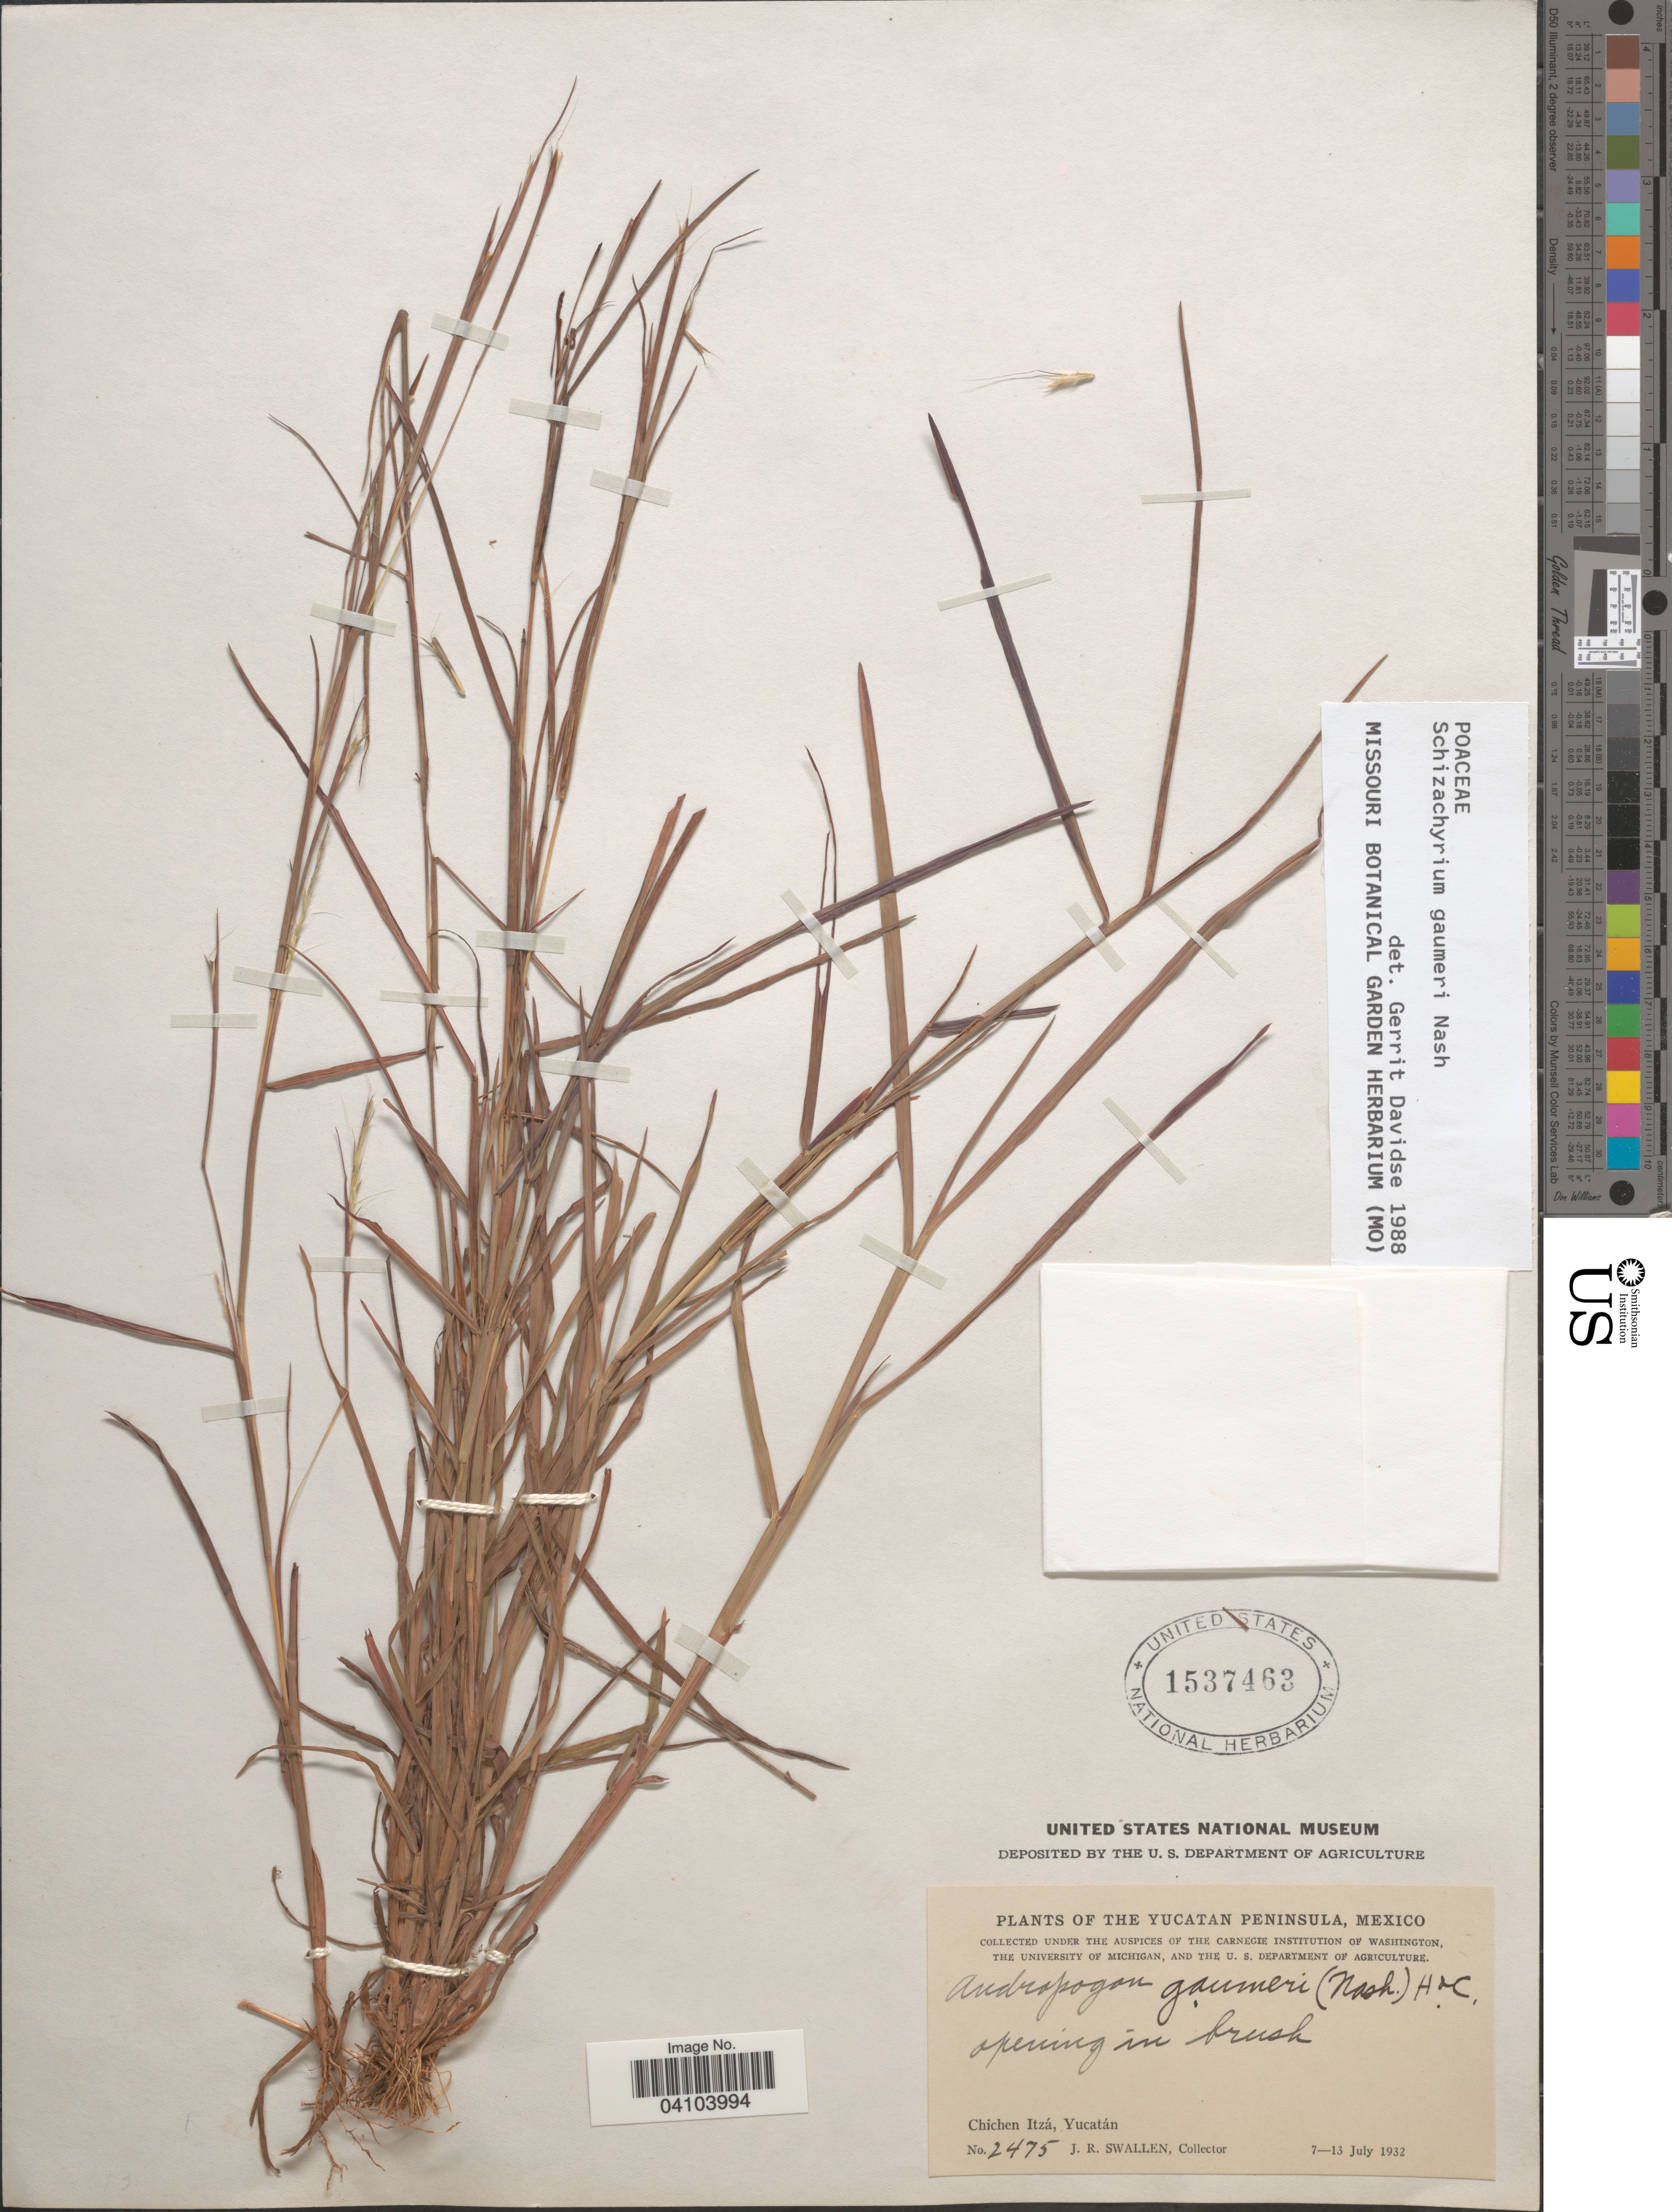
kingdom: Plantae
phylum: Tracheophyta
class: Liliopsida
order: Poales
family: Poaceae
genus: Schizachyrium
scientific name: Schizachyrium gaumeri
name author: Nash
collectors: J. R. Swallen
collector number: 2475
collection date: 1932-07-07/1932-07-13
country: Mexico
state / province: Yucatán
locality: The Yucatan Peninsula. Chichen Itzá.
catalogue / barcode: US 1537463